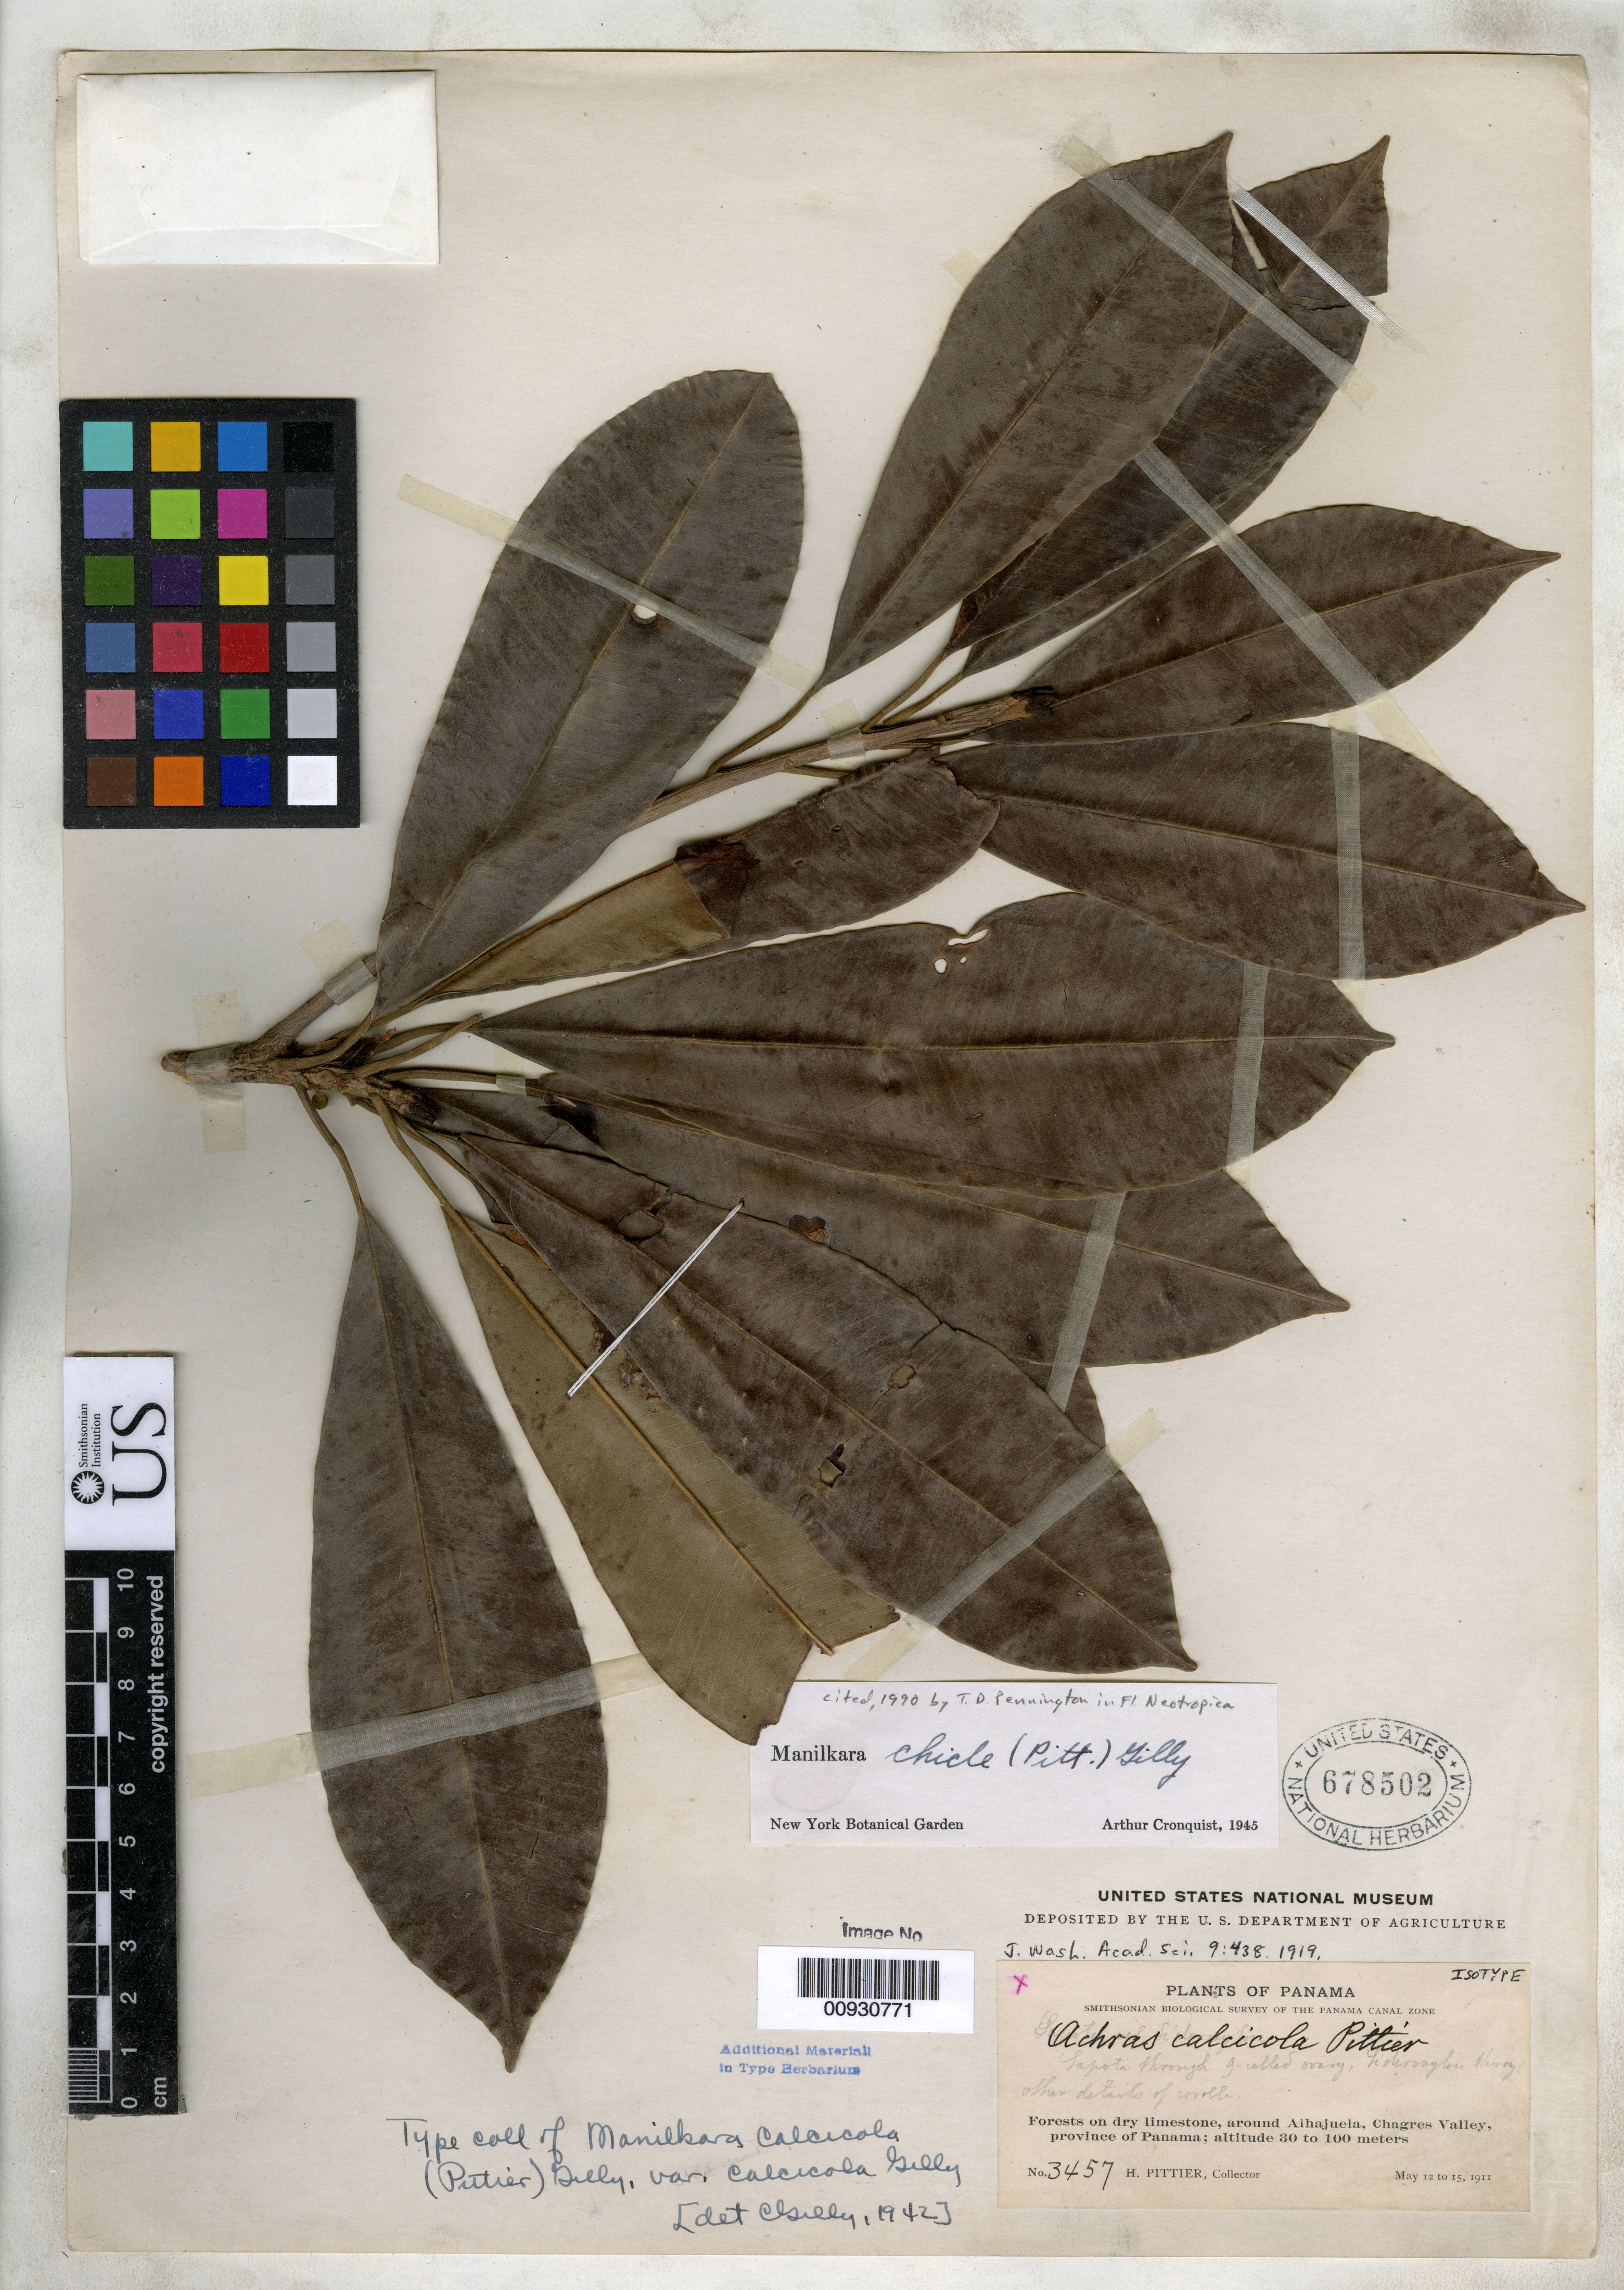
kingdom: Plantae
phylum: Tracheophyta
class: Magnoliopsida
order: Ericales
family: Sapotaceae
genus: Achras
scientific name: Achras calcicola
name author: Pittier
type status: Isotype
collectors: H. F. Pittier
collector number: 3457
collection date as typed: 12 May 1911 to 15 May 1911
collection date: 1911-05-12/1911-05-15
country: Panama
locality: Chagres Valley, Alhajuela.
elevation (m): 30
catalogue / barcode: US 678502